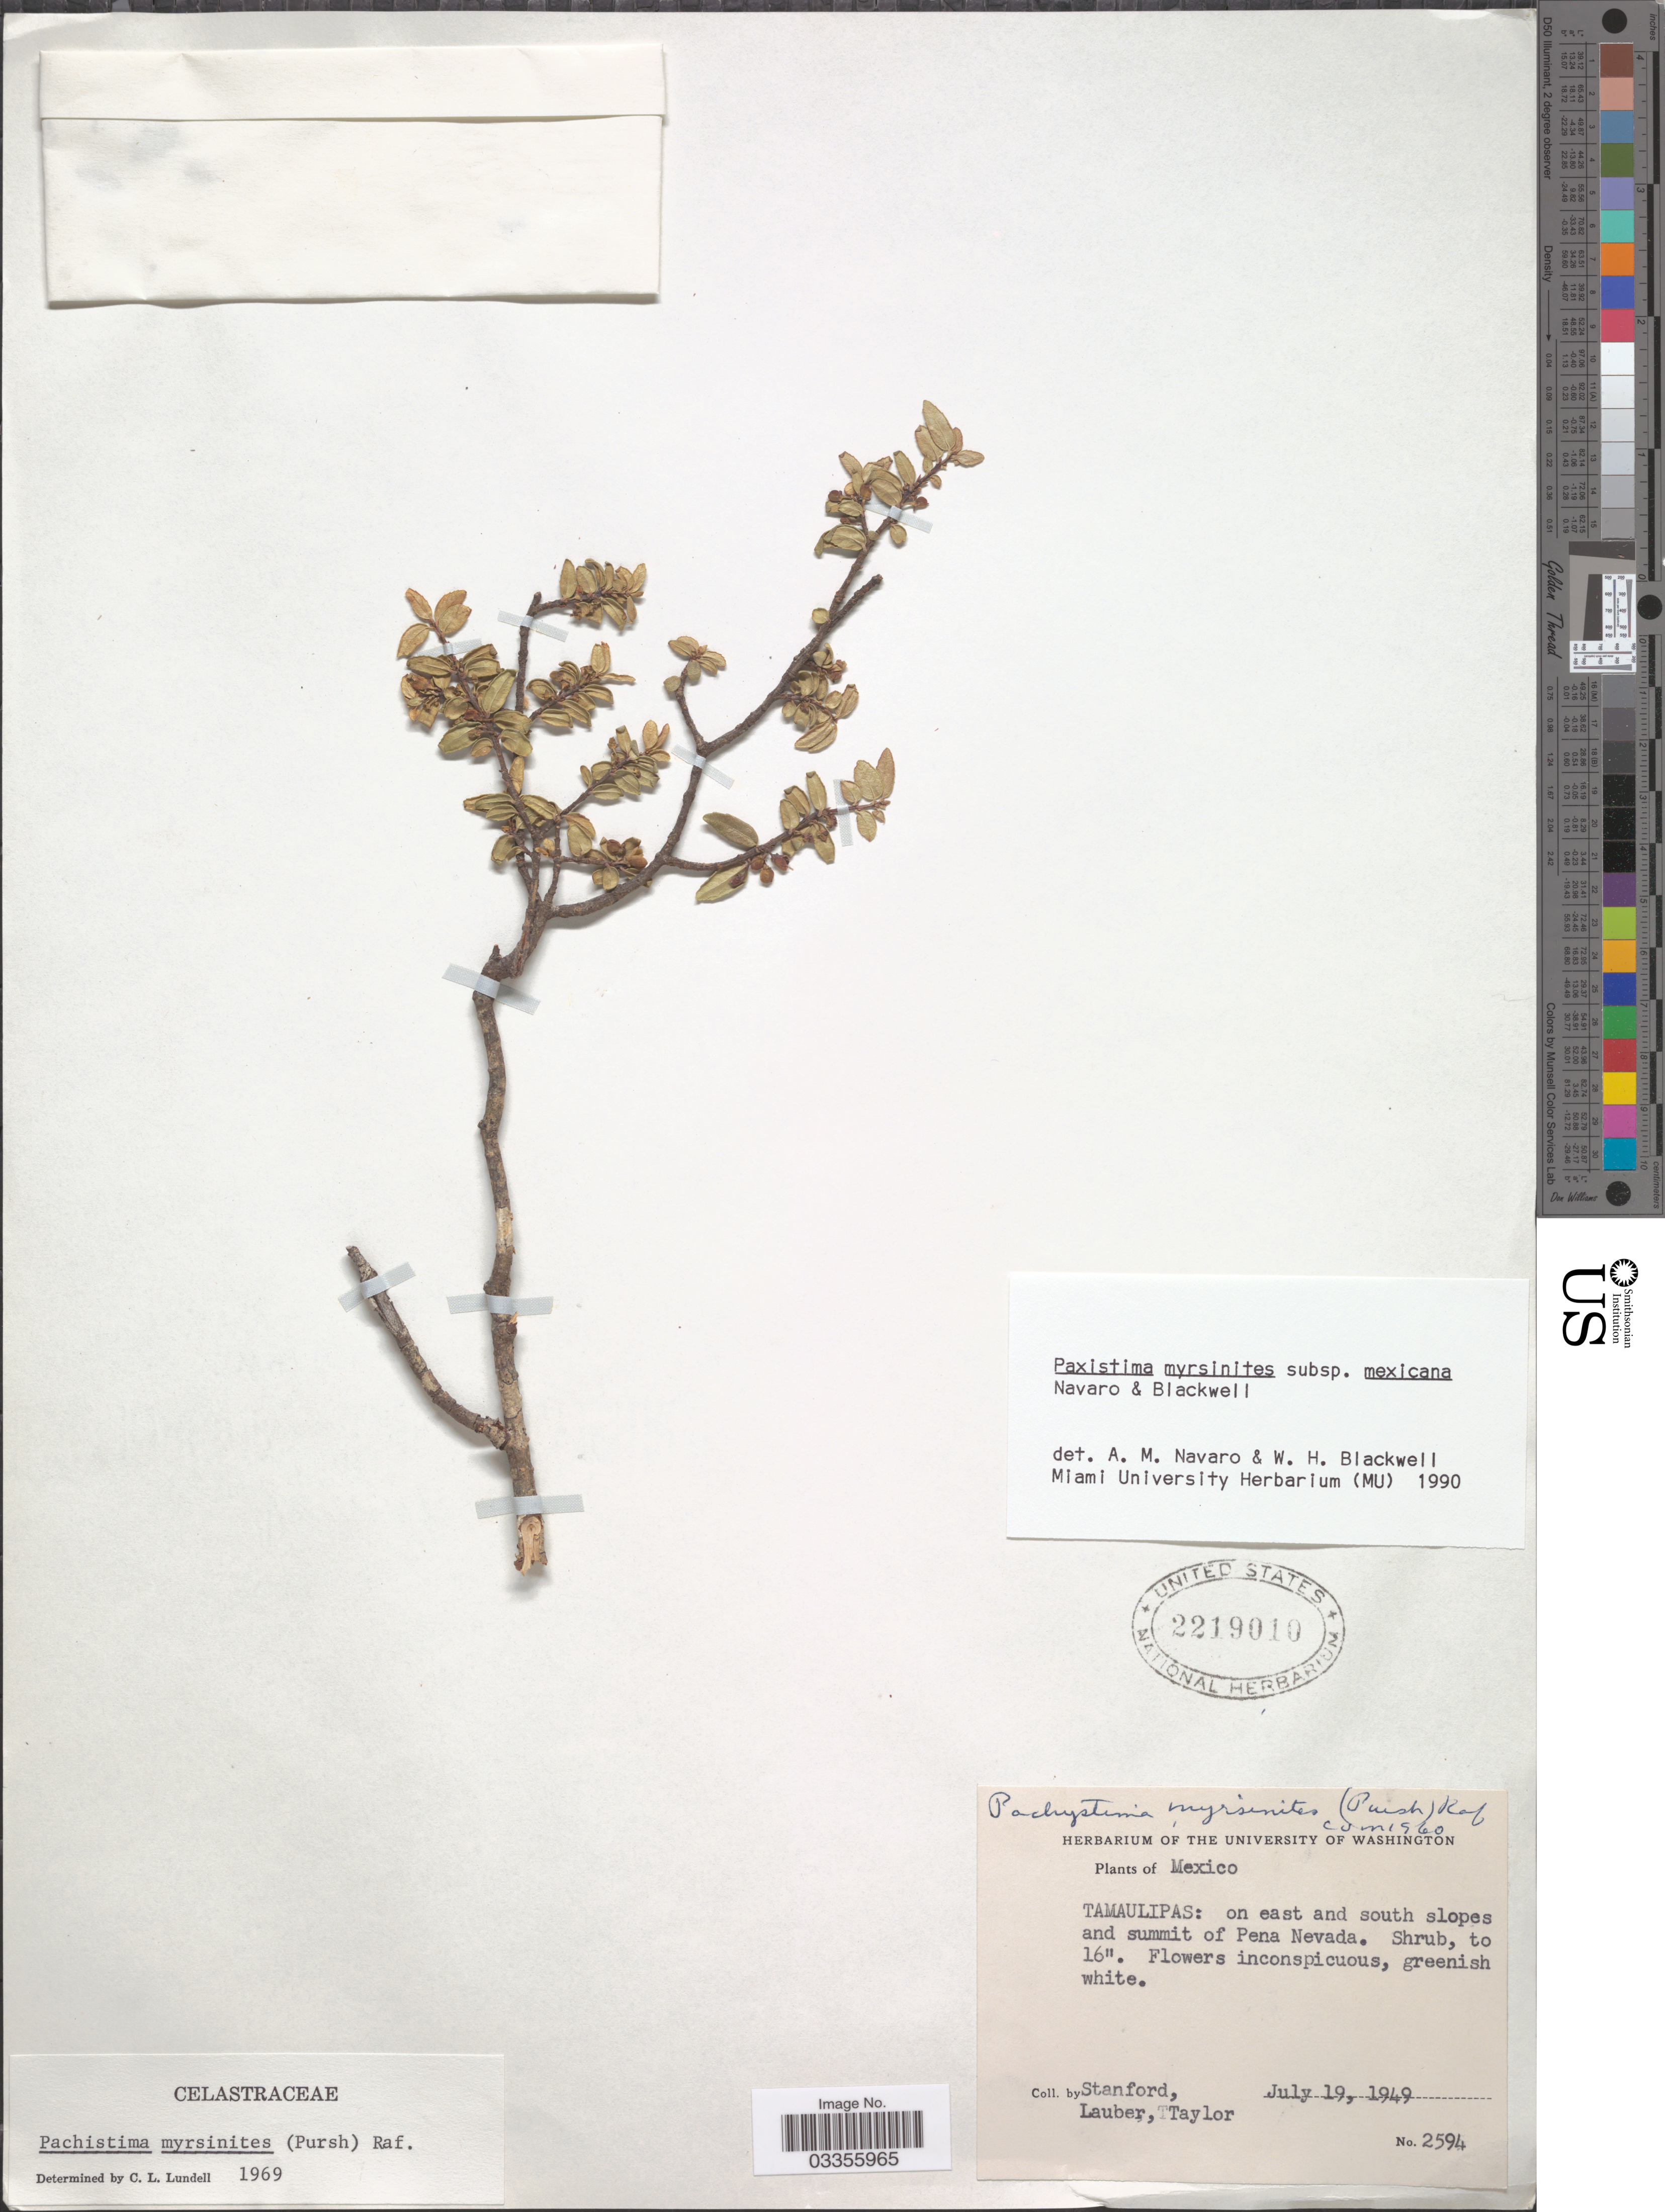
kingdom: Plantae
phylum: Tracheophyta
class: Magnoliopsida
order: Celastrales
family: Celastraceae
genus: Paxistima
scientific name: Paxistima myrsinites subsp. mexicana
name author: A.M. Navaro & W.H. Blackw.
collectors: -. Stanford, -. Lauber & -. Taylor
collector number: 2594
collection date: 1949-07-19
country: Mexico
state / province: Tamaulipas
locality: On east and south slopes and summit of Pena Nevada.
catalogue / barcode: US 2219010